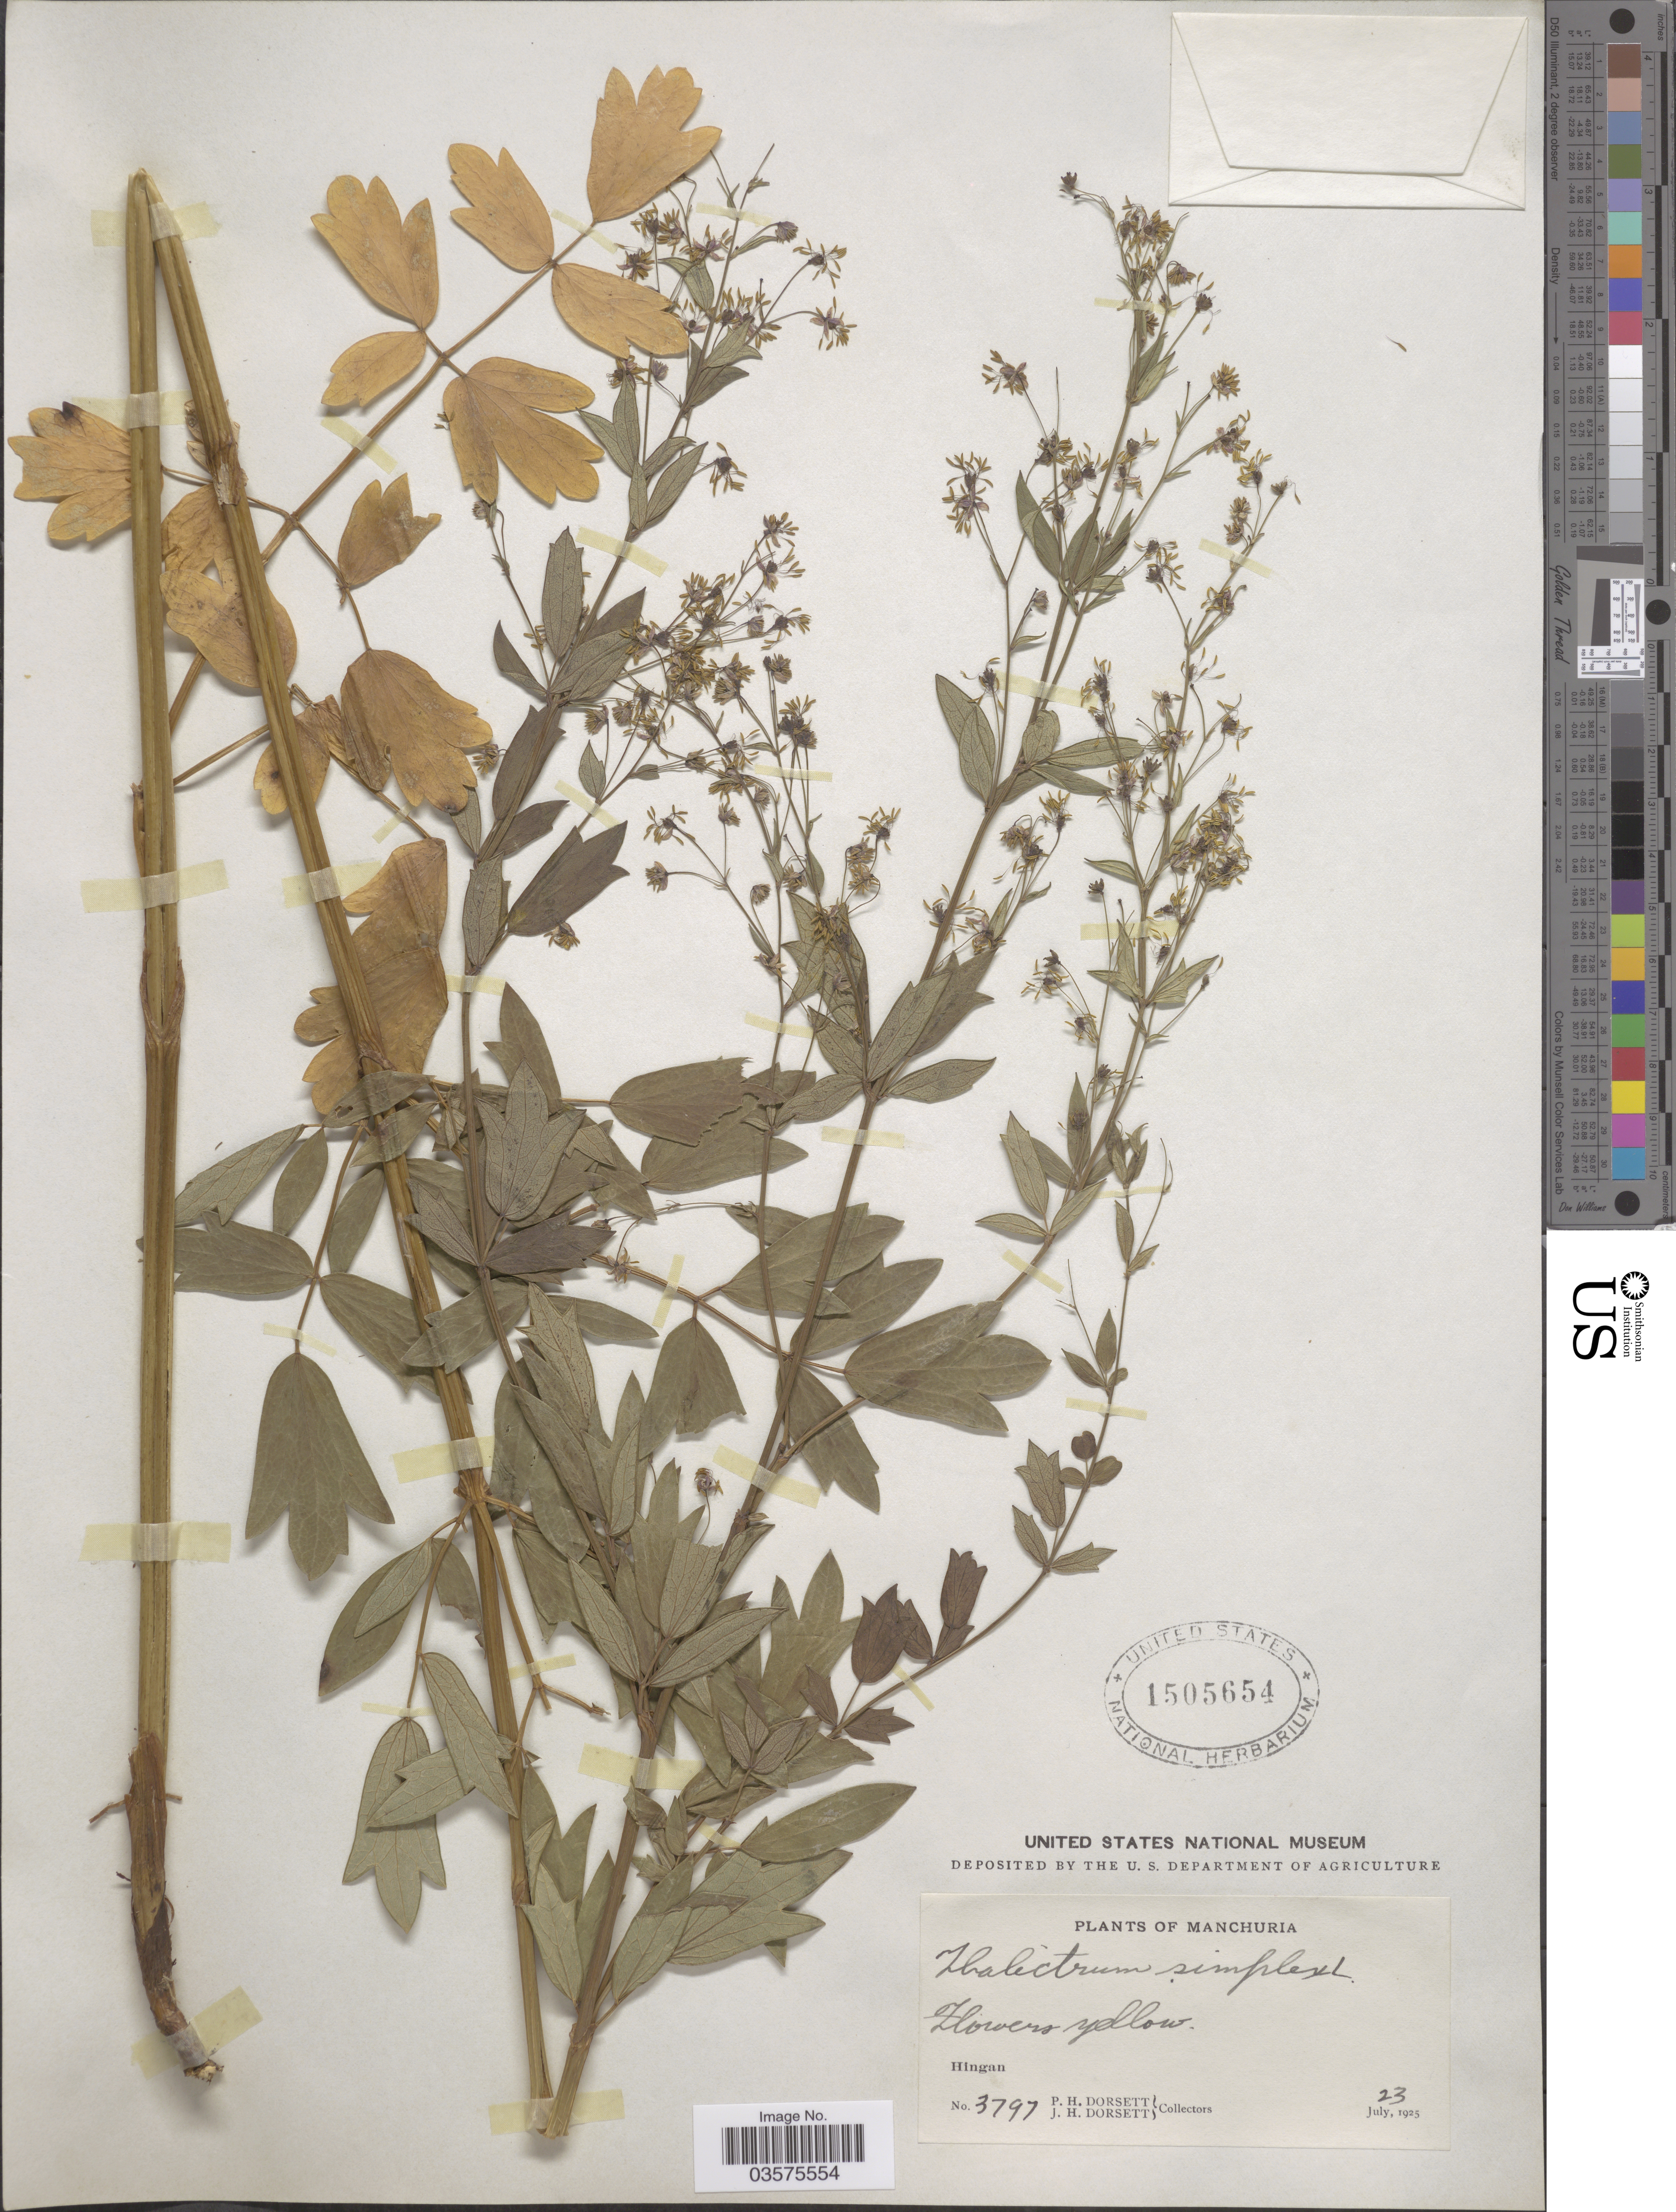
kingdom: Plantae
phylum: Tracheophyta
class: Magnoliopsida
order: Ranunculales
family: Ranunculaceae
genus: Thalictrum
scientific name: Thalictrum simplex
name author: L.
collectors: P. H. Dorsett & J. Dorsett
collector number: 3797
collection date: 1925-07-23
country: China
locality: Manchuria. Hingan.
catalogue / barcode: US 1505654